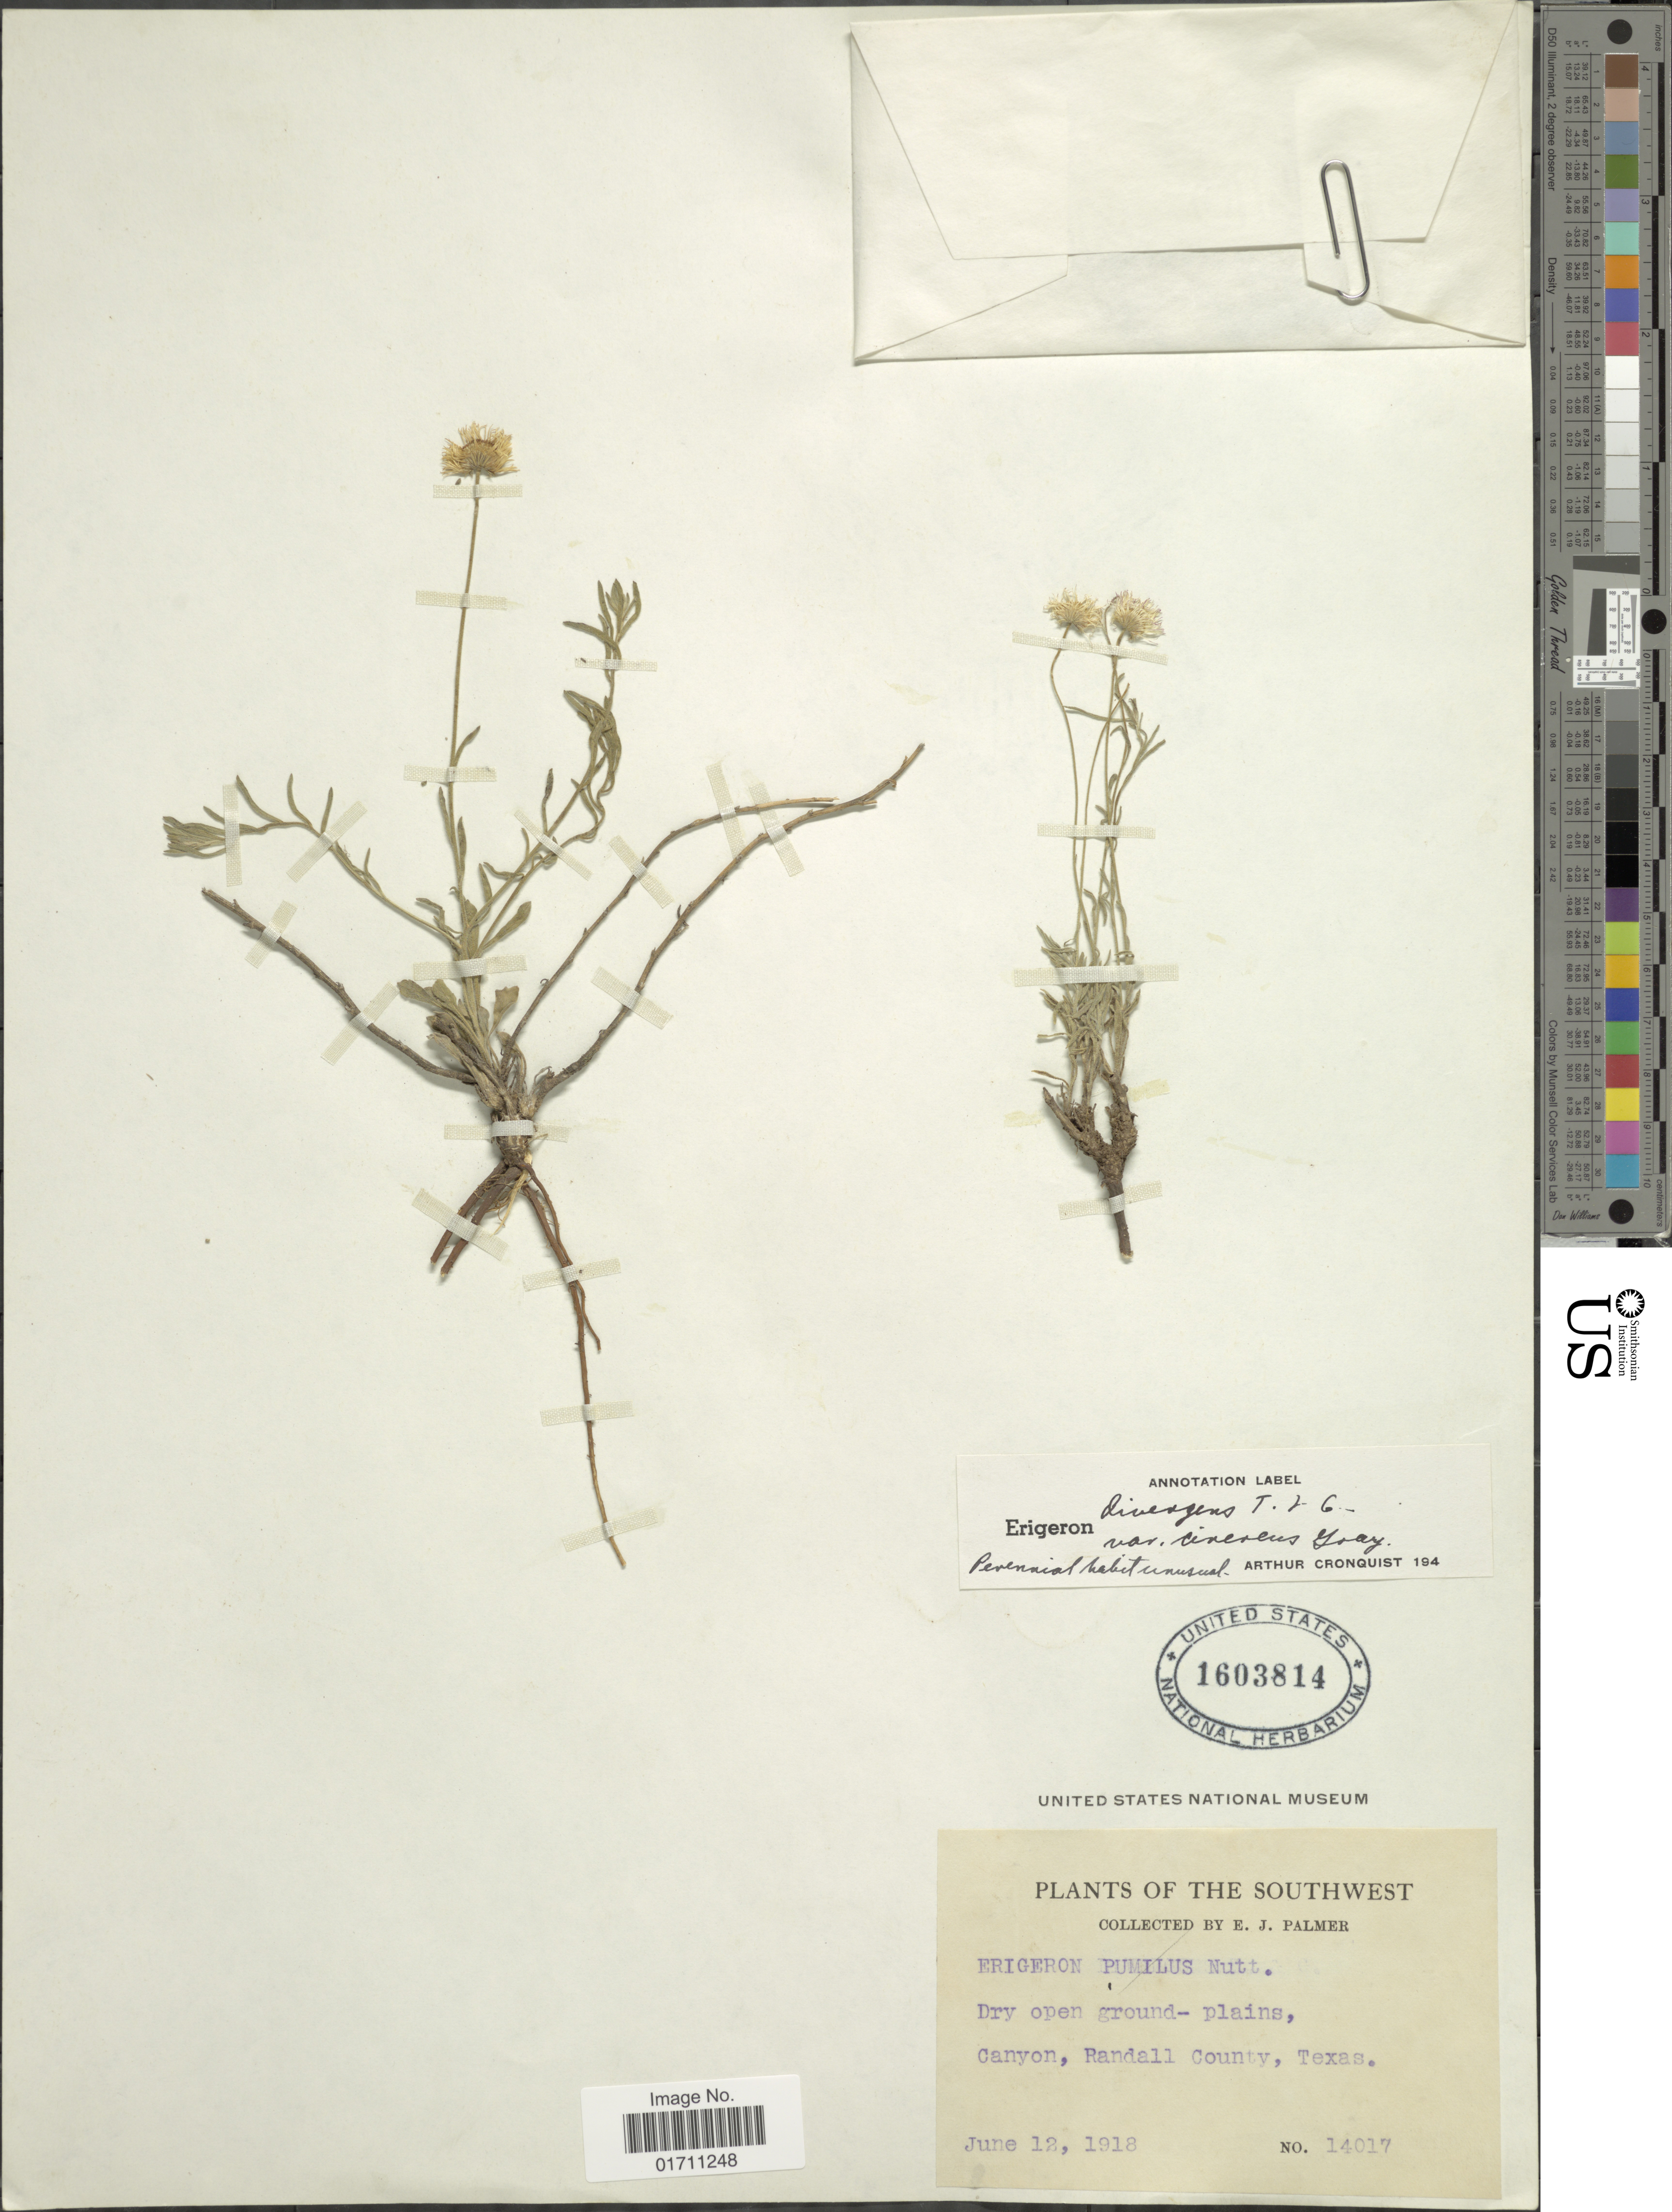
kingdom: Plantae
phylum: Tracheophyta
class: Magnoliopsida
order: Asterales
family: Asteraceae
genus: Erigeron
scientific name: Erigeron colomexicanus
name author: A. Nelson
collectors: E. J. Palmer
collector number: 14017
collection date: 1918-06-12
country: United States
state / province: Texas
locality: The Southwest, Dy open ground- plains, Canyon, Randall County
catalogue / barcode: US 1603814